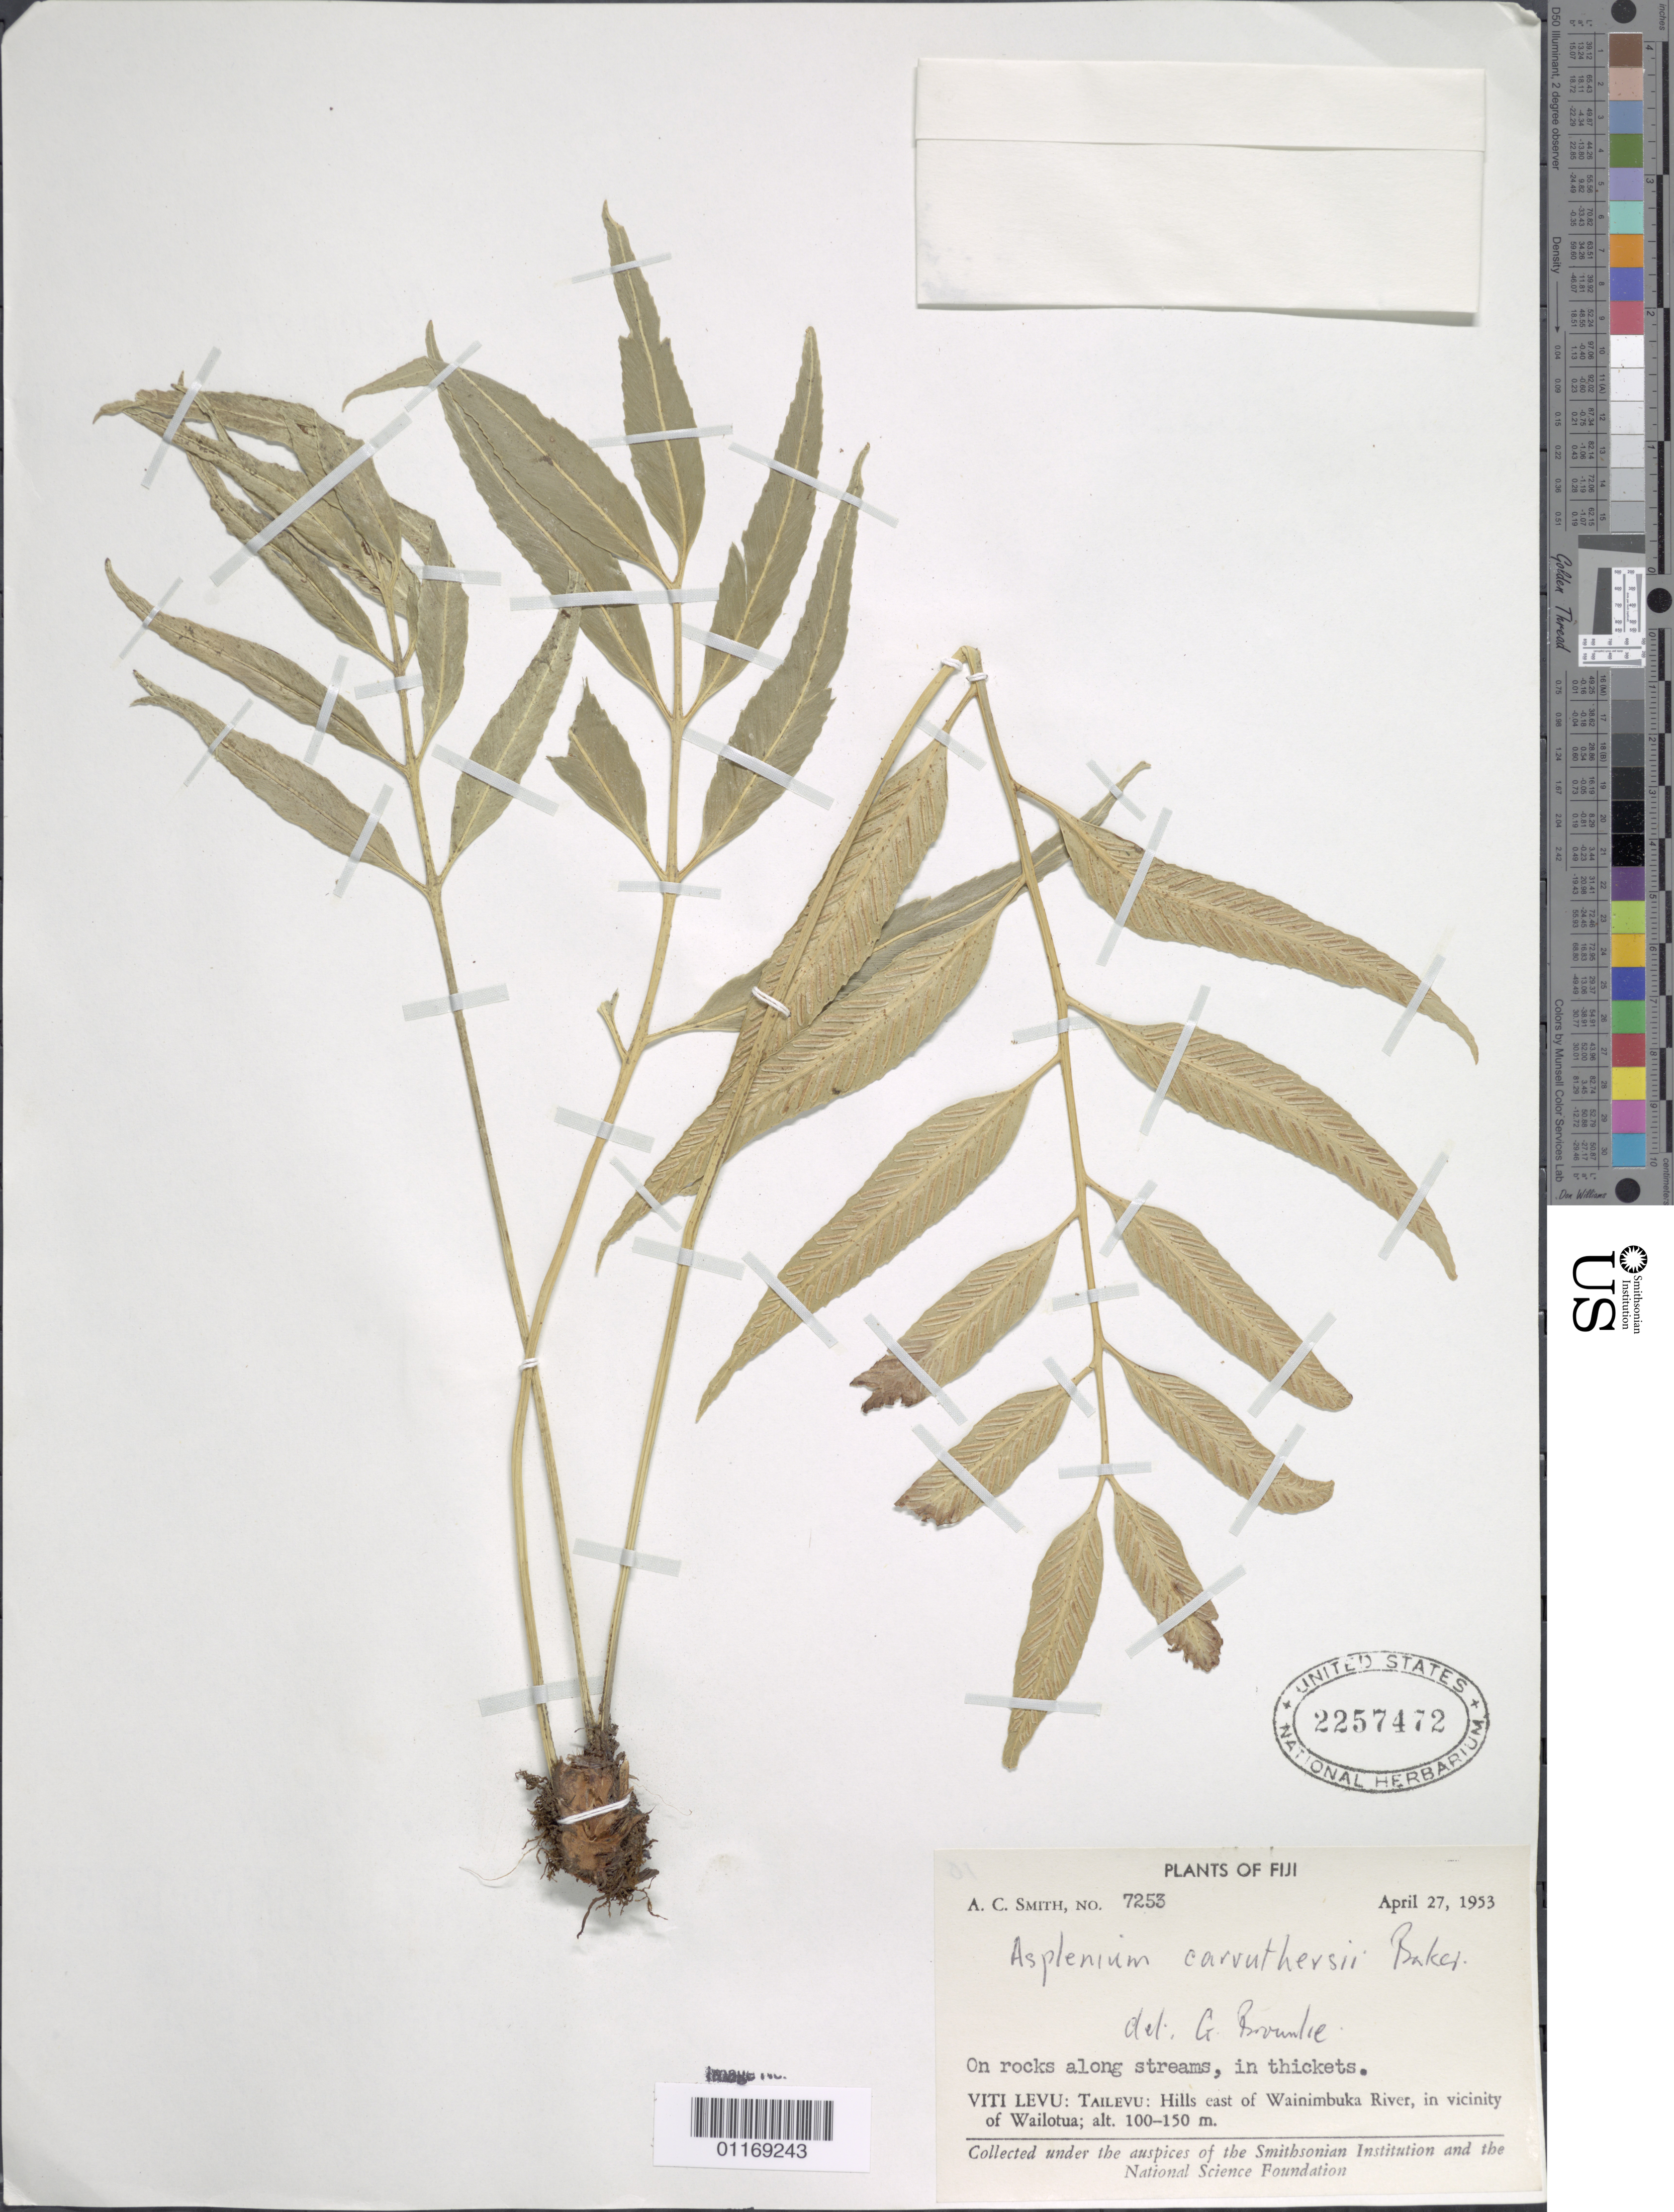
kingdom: Plantae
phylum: Tracheophyta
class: Polypodiopsida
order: Polypodiales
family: Aspleniaceae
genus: Asplenium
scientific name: Asplenium carruthersii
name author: Baker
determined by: Brownlie, G.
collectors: A. C. Smith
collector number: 7253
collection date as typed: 27 Apr 1953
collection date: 1953-04-27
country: Fiji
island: Viti Levu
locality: Hills E of Wainimbuka River, vicinity of Wailotua. [Viti Levu Is.]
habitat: in thickets, along stream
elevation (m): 100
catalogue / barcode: US 2257472